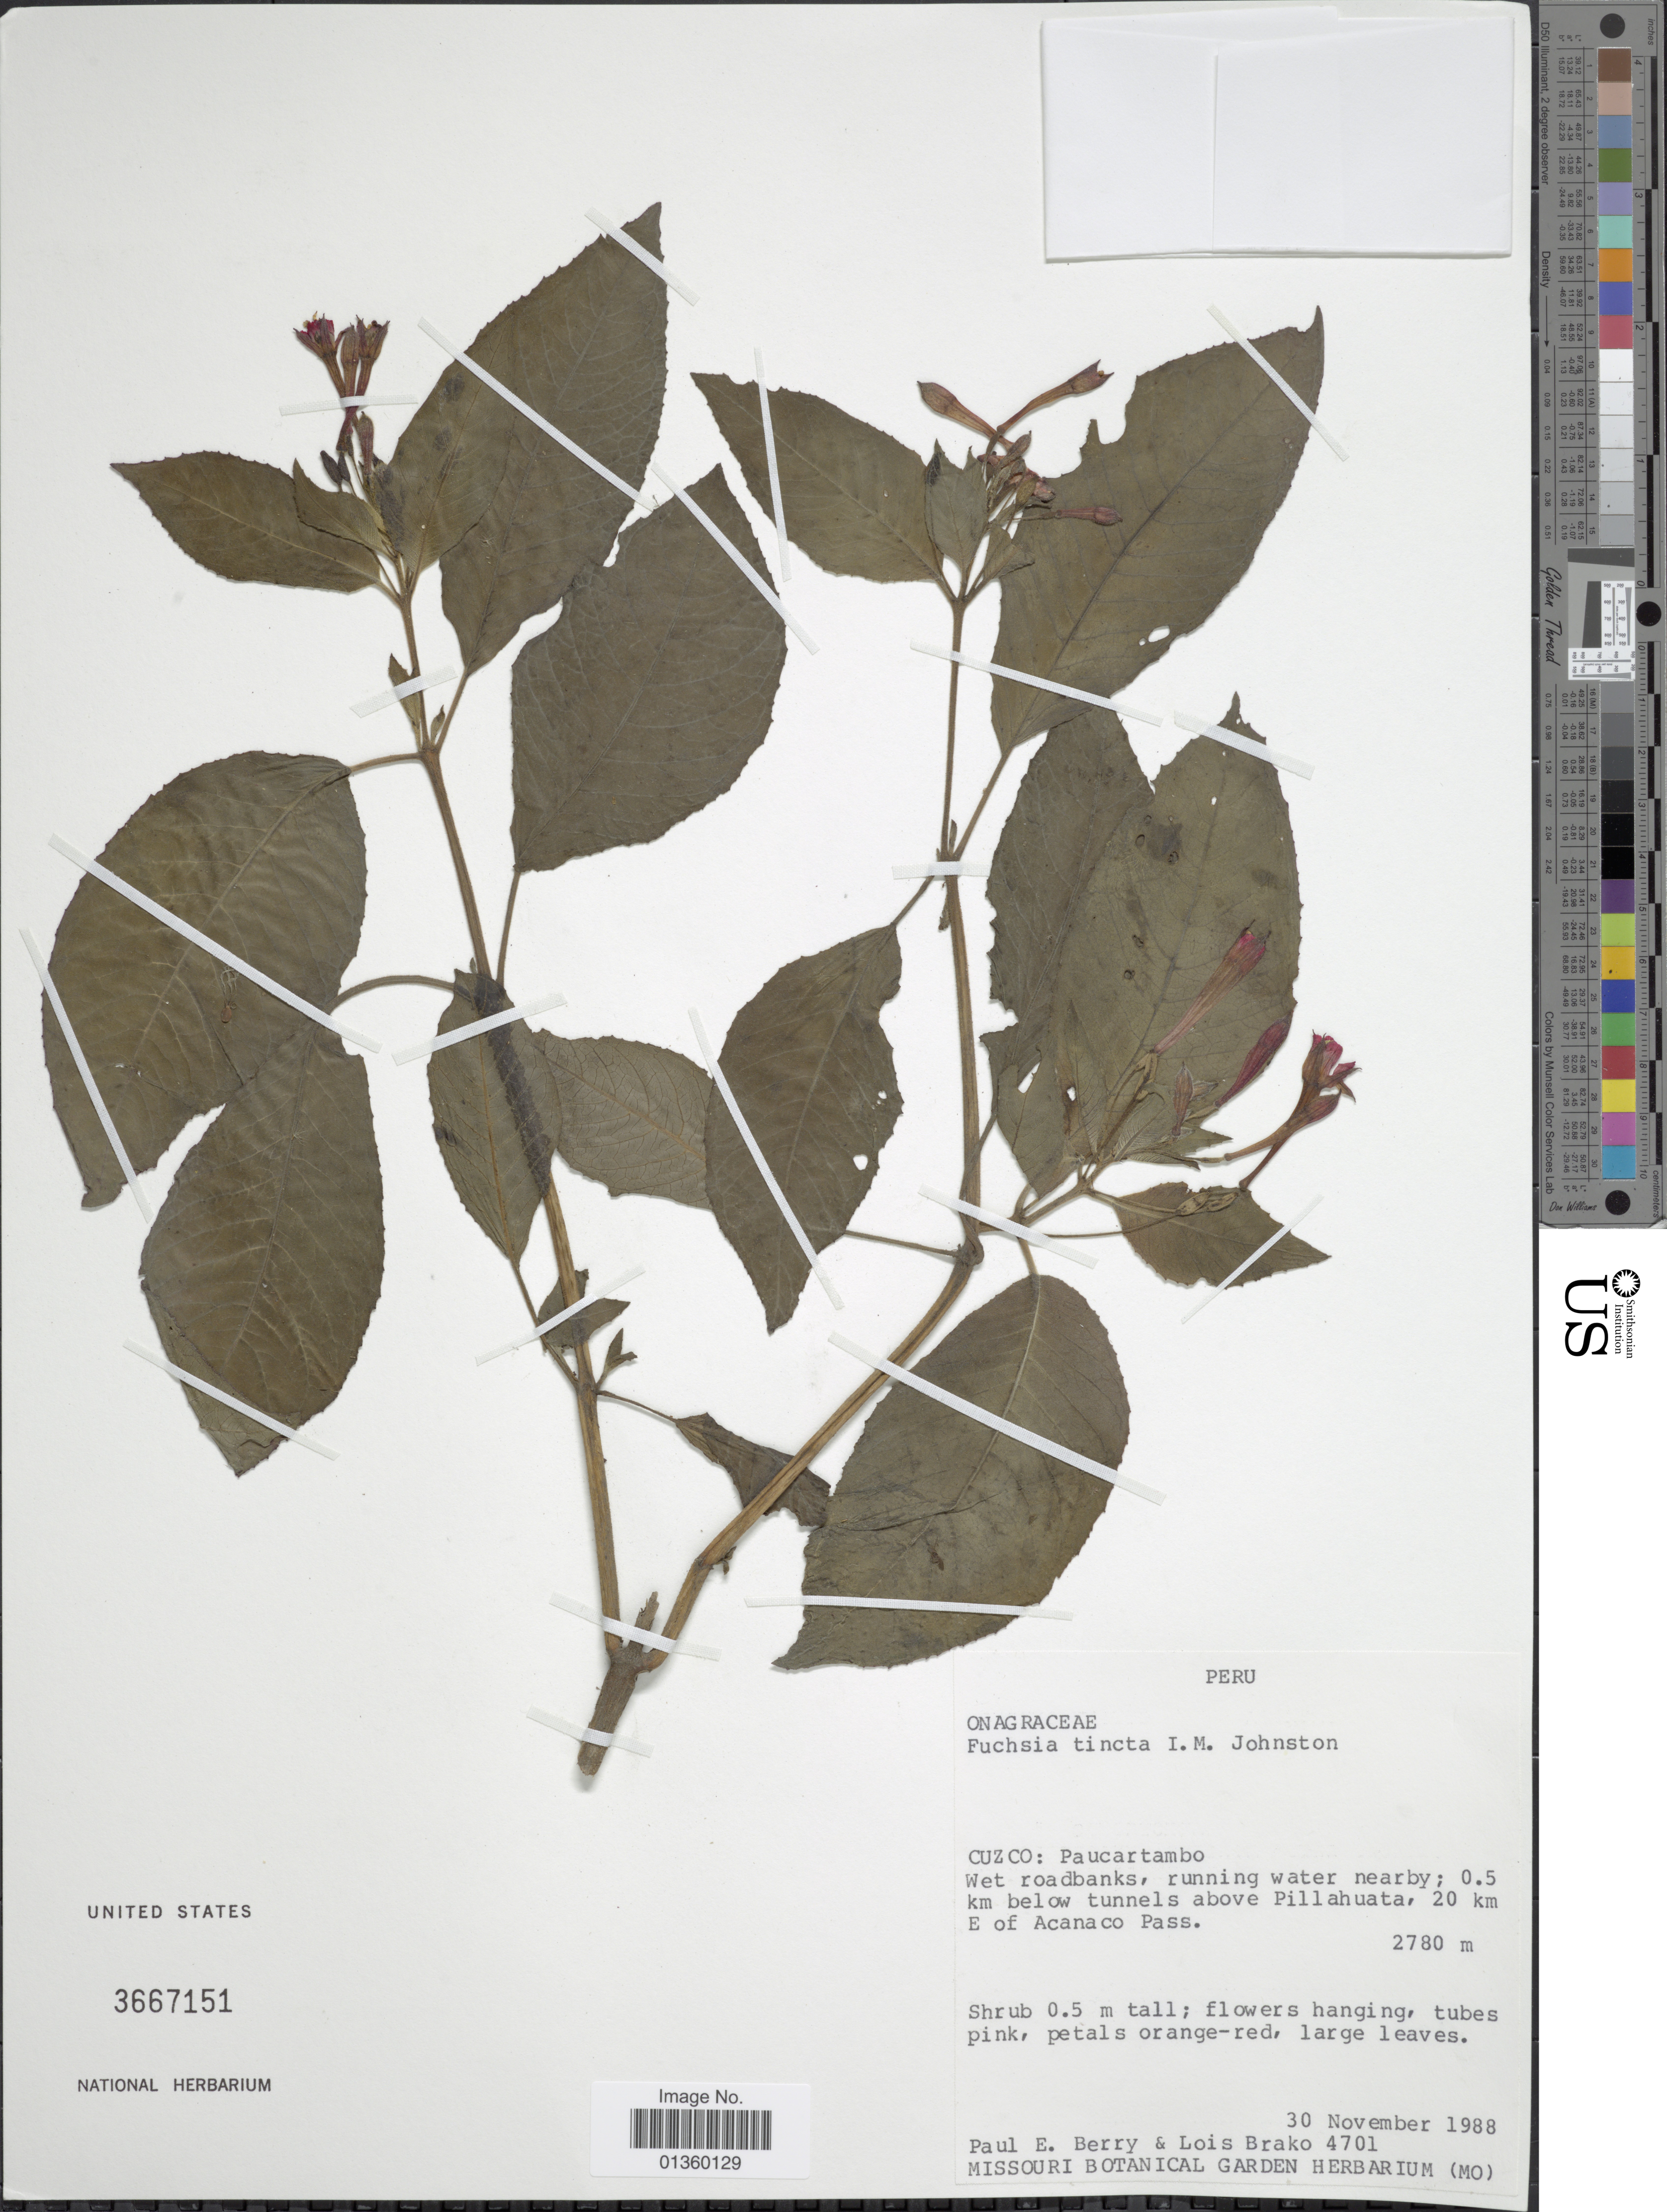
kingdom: Plantae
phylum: Tracheophyta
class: Magnoliopsida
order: Myrtales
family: Onagraceae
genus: Fuchsia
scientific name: Fuchsia tincta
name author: I.M. Johnst.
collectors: P. E. Berry & L. Brako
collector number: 4701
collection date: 1988-11-30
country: Peru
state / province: Cusco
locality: Paucartambo. Wet roadbanks, running water nearby; 0.5 km below tunnels above Pillahuata, 20 km E of Acanaco Pass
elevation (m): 2780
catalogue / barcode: US 3667151